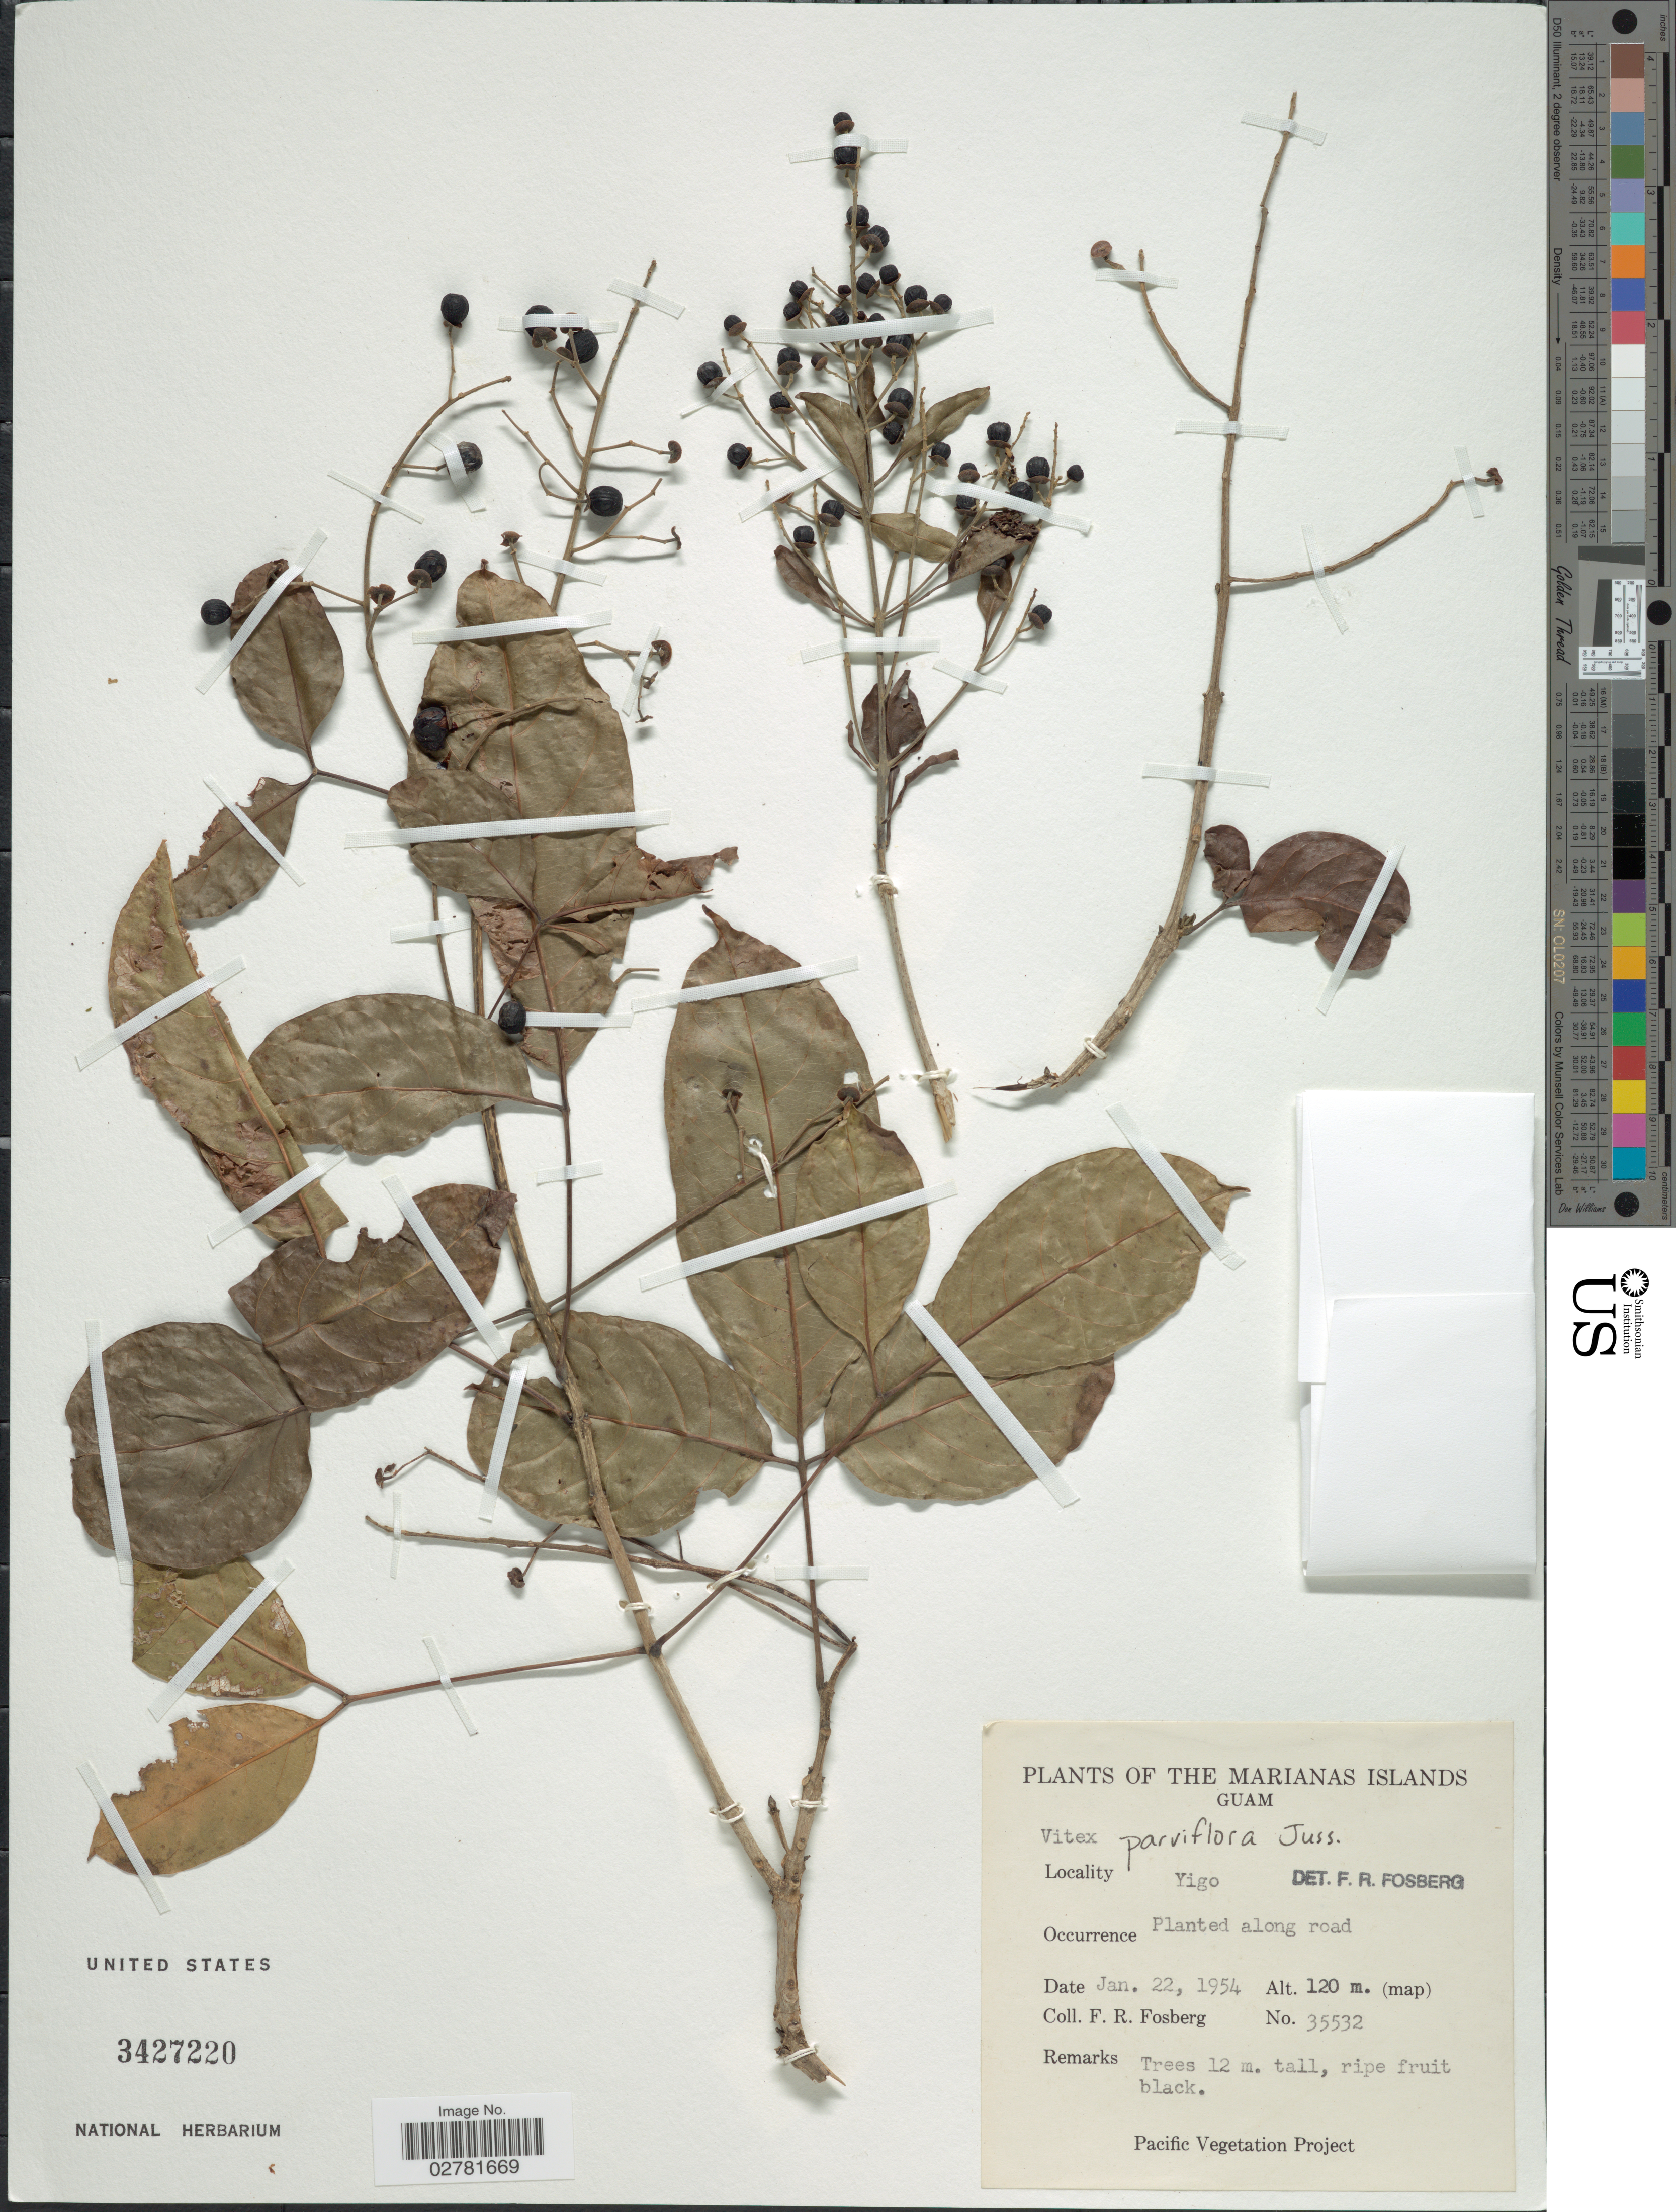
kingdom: Plantae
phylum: Tracheophyta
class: Magnoliopsida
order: Lamiales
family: Lamiaceae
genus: Vitex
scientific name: Vitex parviflora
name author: Juss.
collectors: F. R. Fosberg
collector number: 35532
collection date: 1954-01-22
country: Guam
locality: Marianas Islands. Yigo.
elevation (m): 120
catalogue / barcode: US 3427220